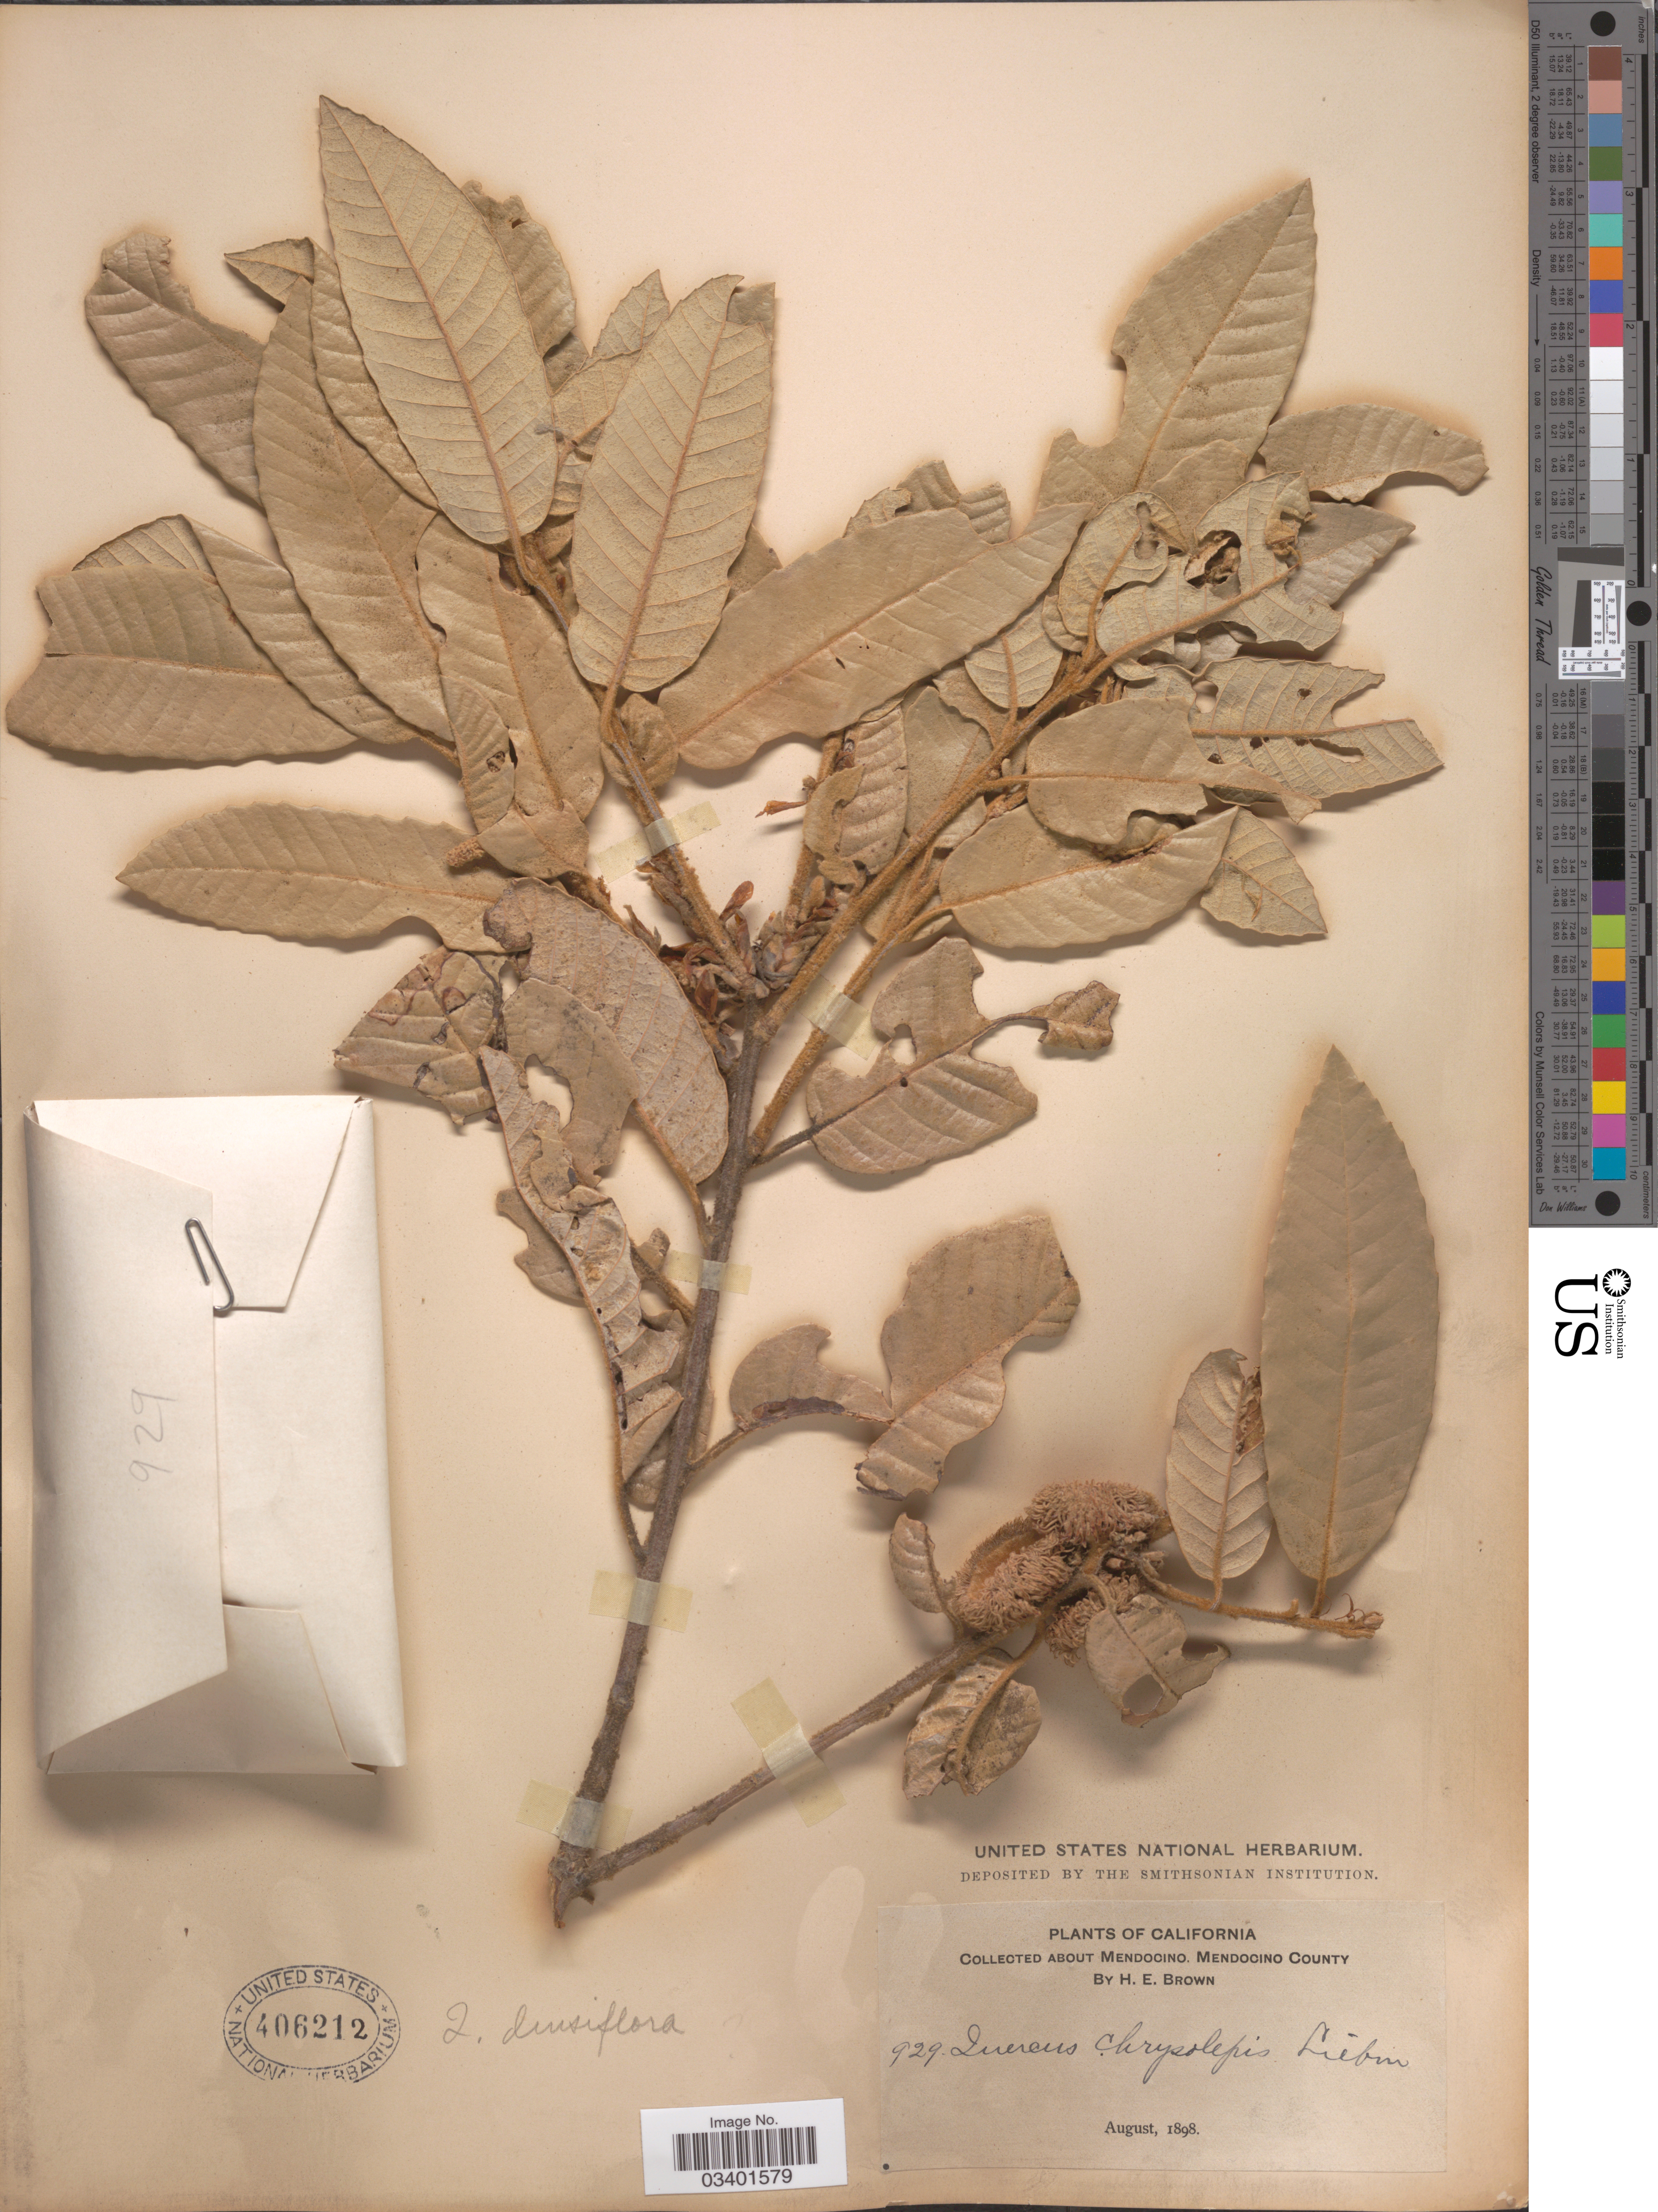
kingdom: Plantae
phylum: Tracheophyta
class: Magnoliopsida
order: Fagales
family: Fagaceae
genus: Notholithocarpus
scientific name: Notholithocarpus densiflorus var. densiflorus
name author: (Hook. & Arn.) P. S. Manos et al.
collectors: H. E. Brown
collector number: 929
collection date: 1898-08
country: United States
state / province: California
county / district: Mendocino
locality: About Mendocino, Mendocino County.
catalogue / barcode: US 406212